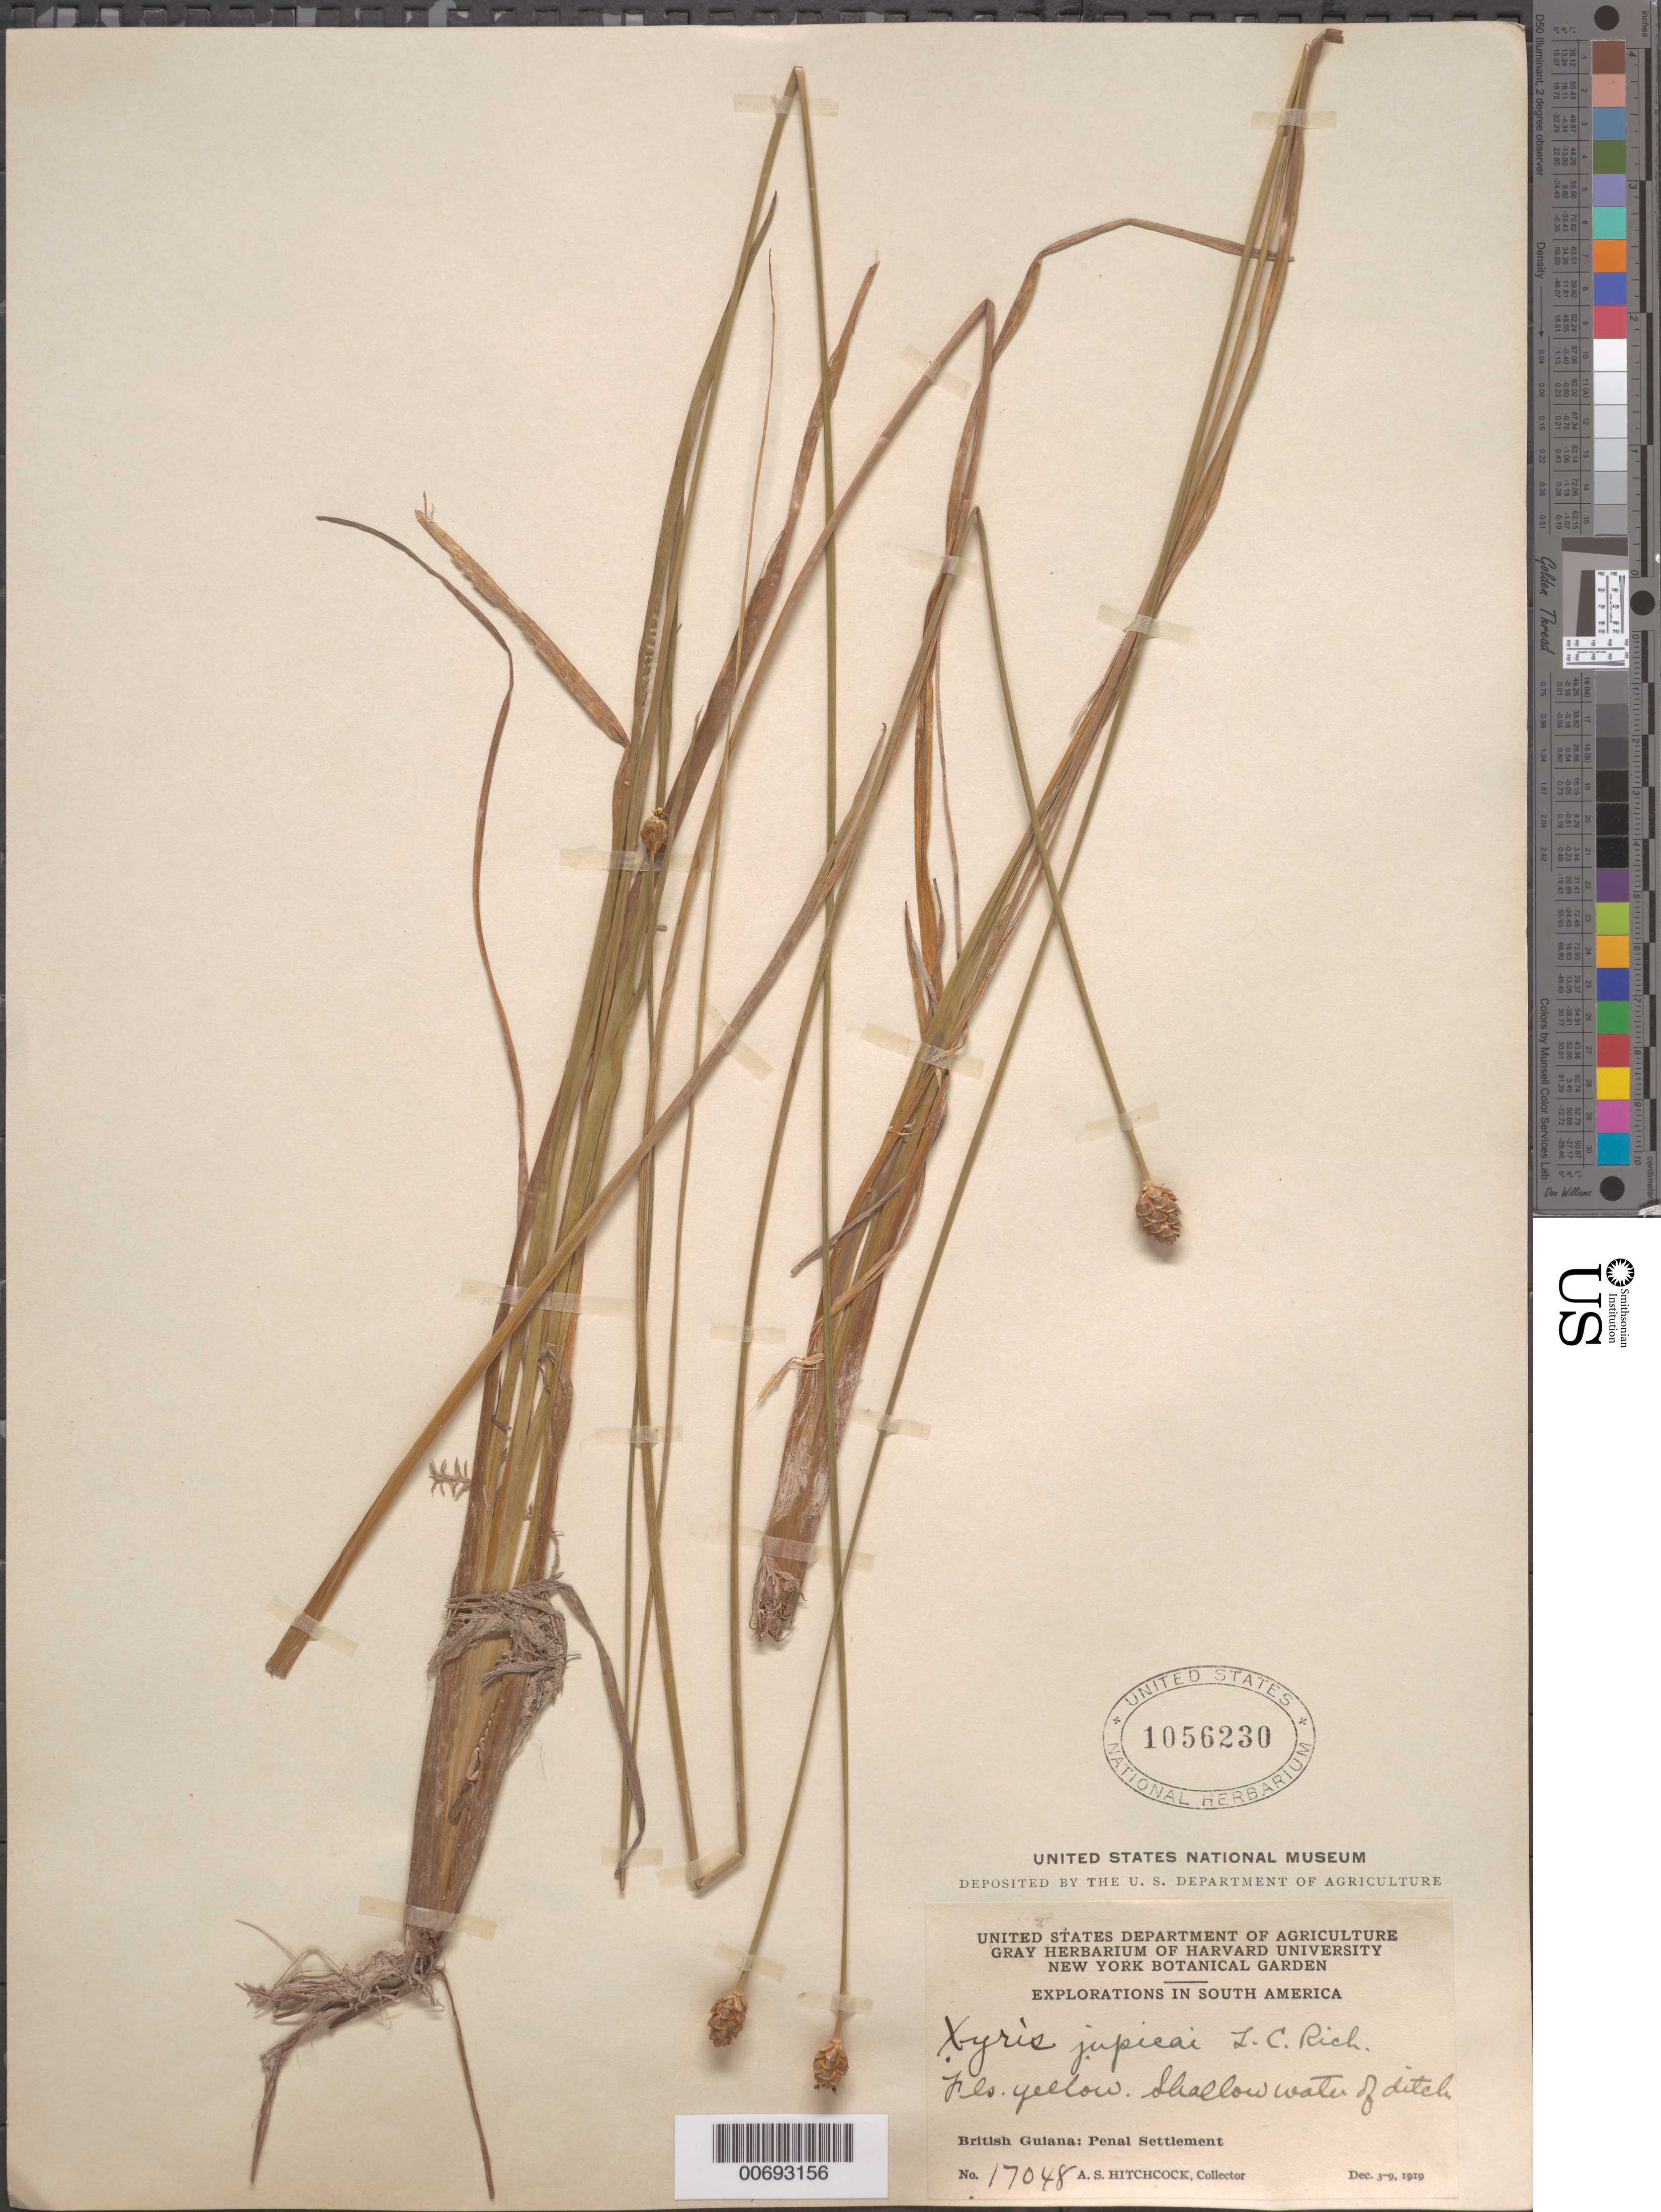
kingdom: Plantae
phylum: Tracheophyta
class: Liliopsida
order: Poales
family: Xyridaceae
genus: Xyris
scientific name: Xyris jupicai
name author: Rich.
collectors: A. S. Hitchcock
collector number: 17048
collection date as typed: Dec. 3-9, 1919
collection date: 1919-12-03/1919-12-09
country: Guyana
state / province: Cuyuni-Mazaruni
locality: Penal Settlement, on W side of Essequibo River, near mouth of Mazaruni River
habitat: Shallow water in ditch;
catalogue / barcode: US 1056230